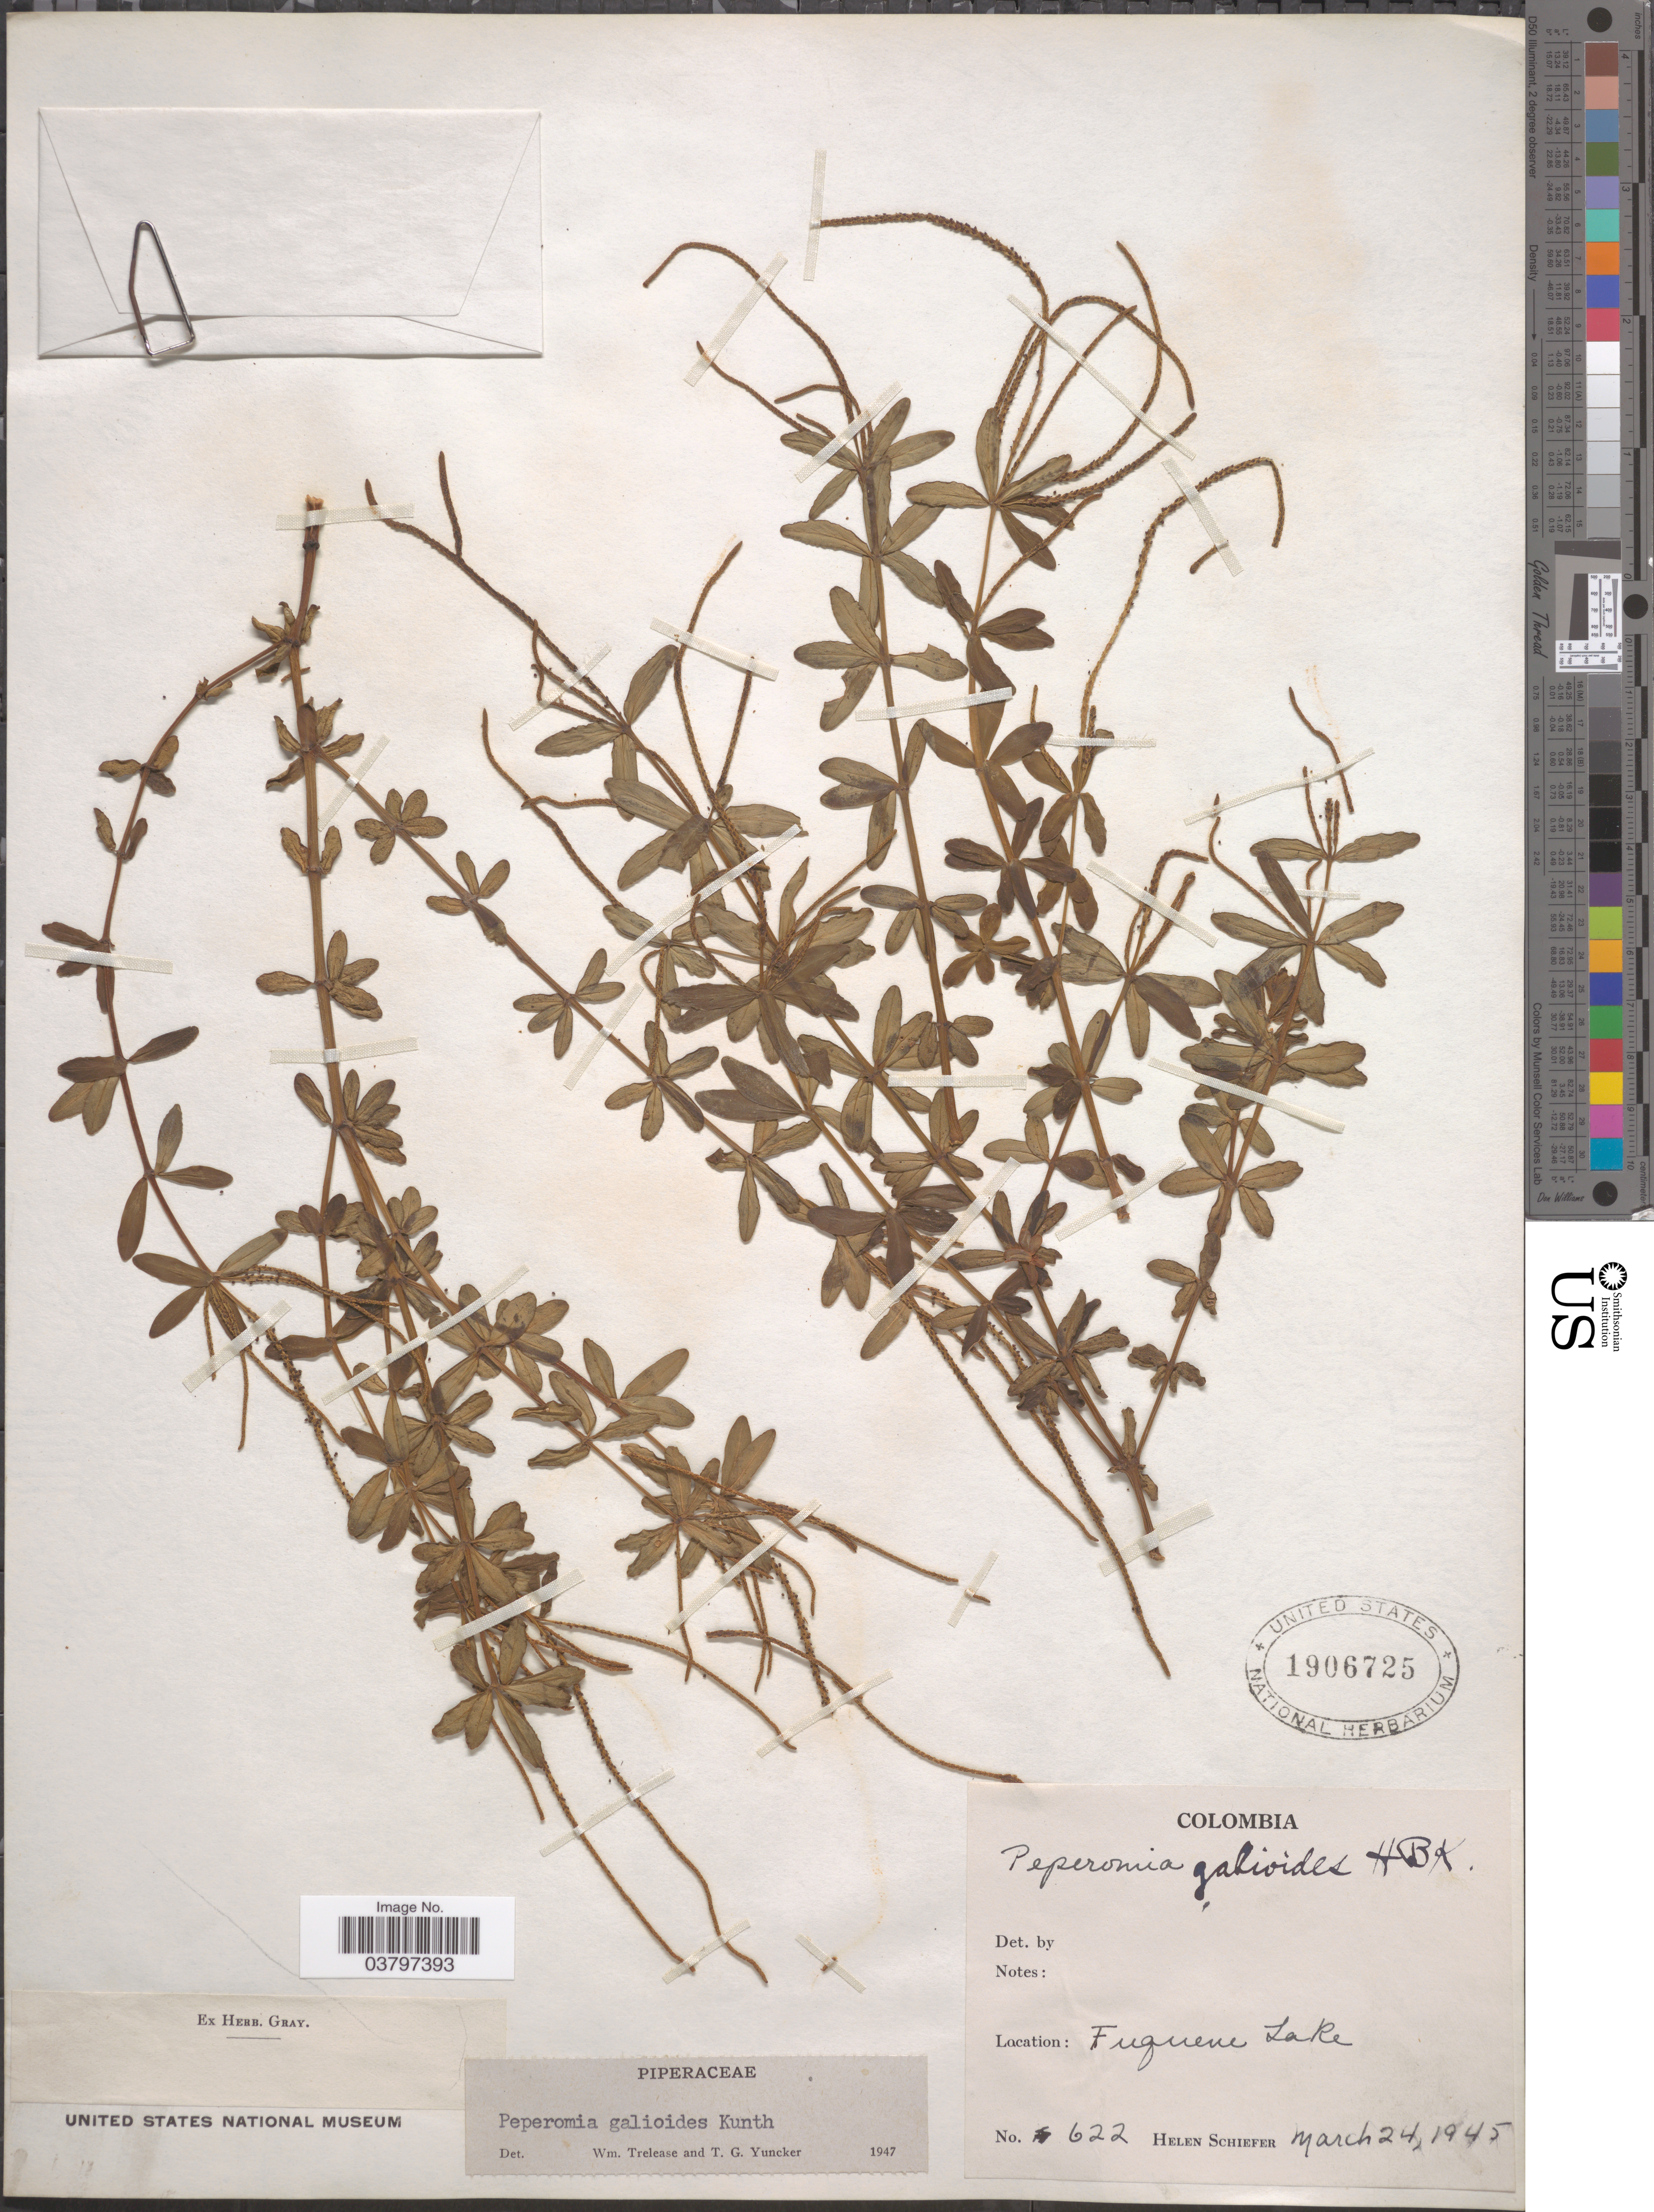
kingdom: Plantae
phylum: Tracheophyta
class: Magnoliopsida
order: Piperales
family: Piperaceae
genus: Peperomia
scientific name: Peperomia galioides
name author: Kunth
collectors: H. Schiefer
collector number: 622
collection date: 1945-03-24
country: Colombia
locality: Fuguene Lake.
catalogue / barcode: US 1906725